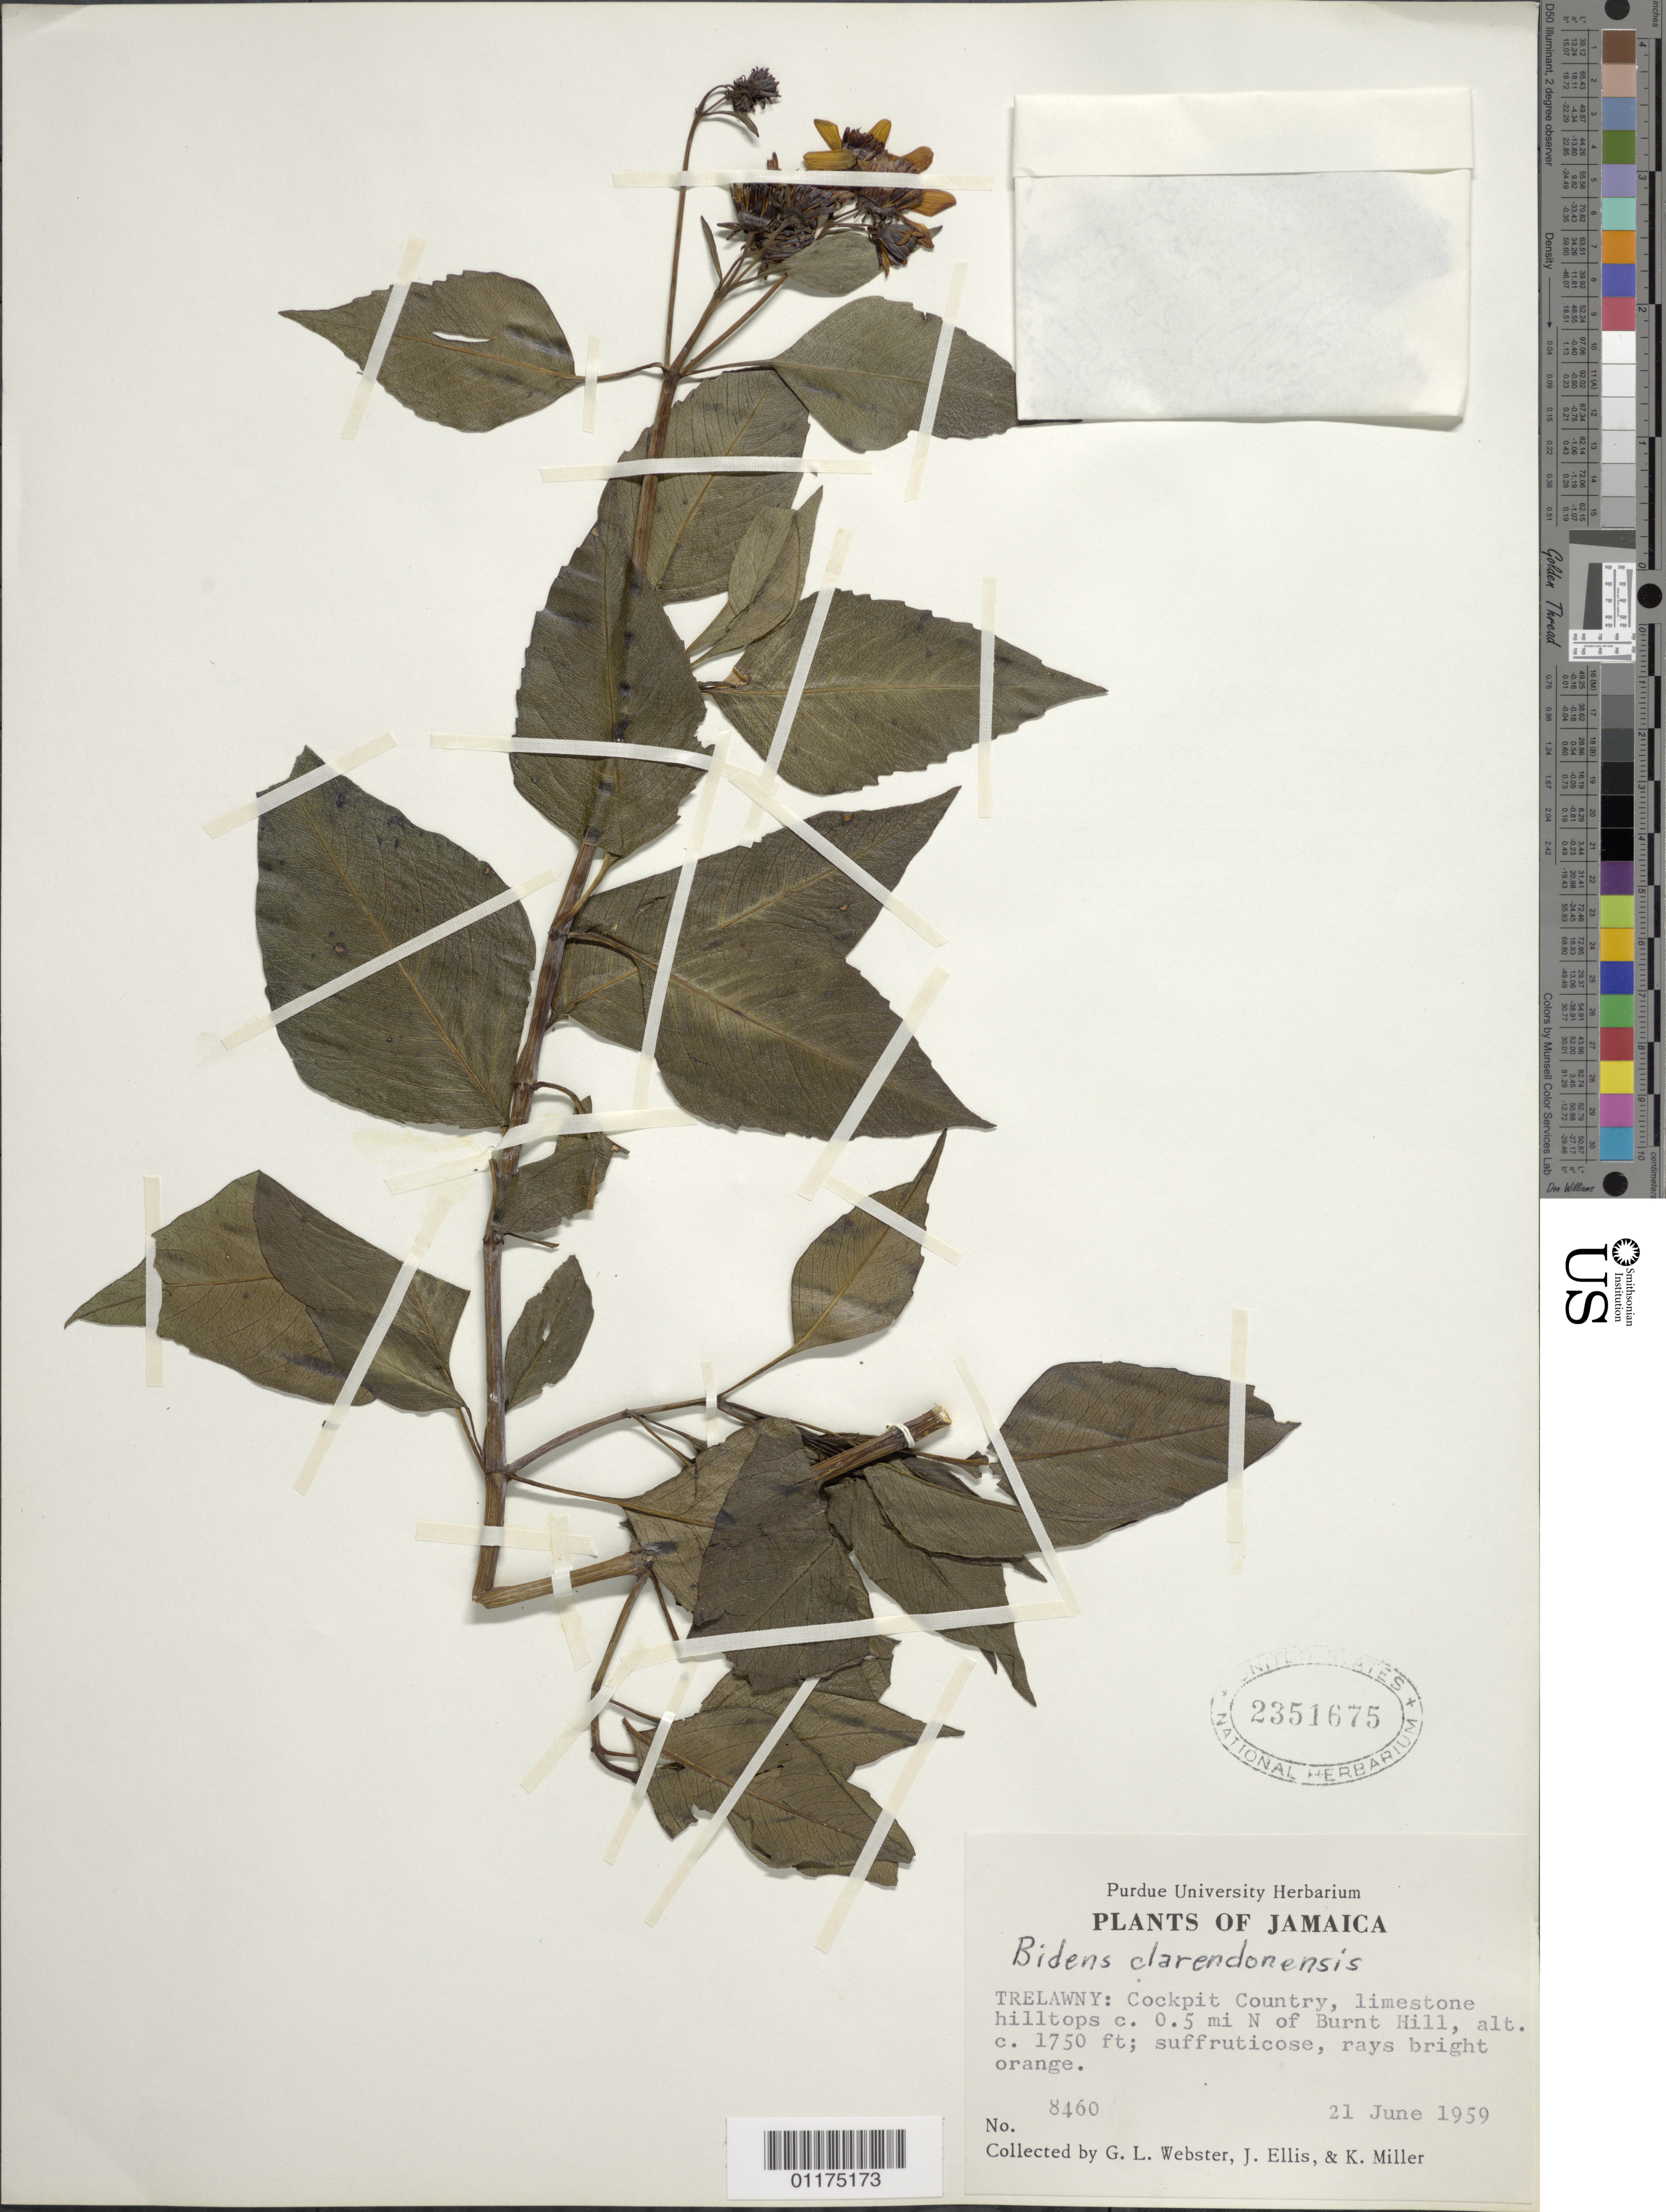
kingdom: Plantae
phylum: Tracheophyta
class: Magnoliopsida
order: Asterales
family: Asteraceae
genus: Bidens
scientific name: Bidens clarendonensis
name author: Britton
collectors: G. L. Webster, J. Ellis & K. Miller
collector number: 8460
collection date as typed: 21 Jun 1959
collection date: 1959-06-21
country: Jamaica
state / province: Trelawny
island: Jamaica I.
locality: Cockpit Country, limestone hilltops c. 0.5 mi N of Burnt Hill,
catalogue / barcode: US 2351675